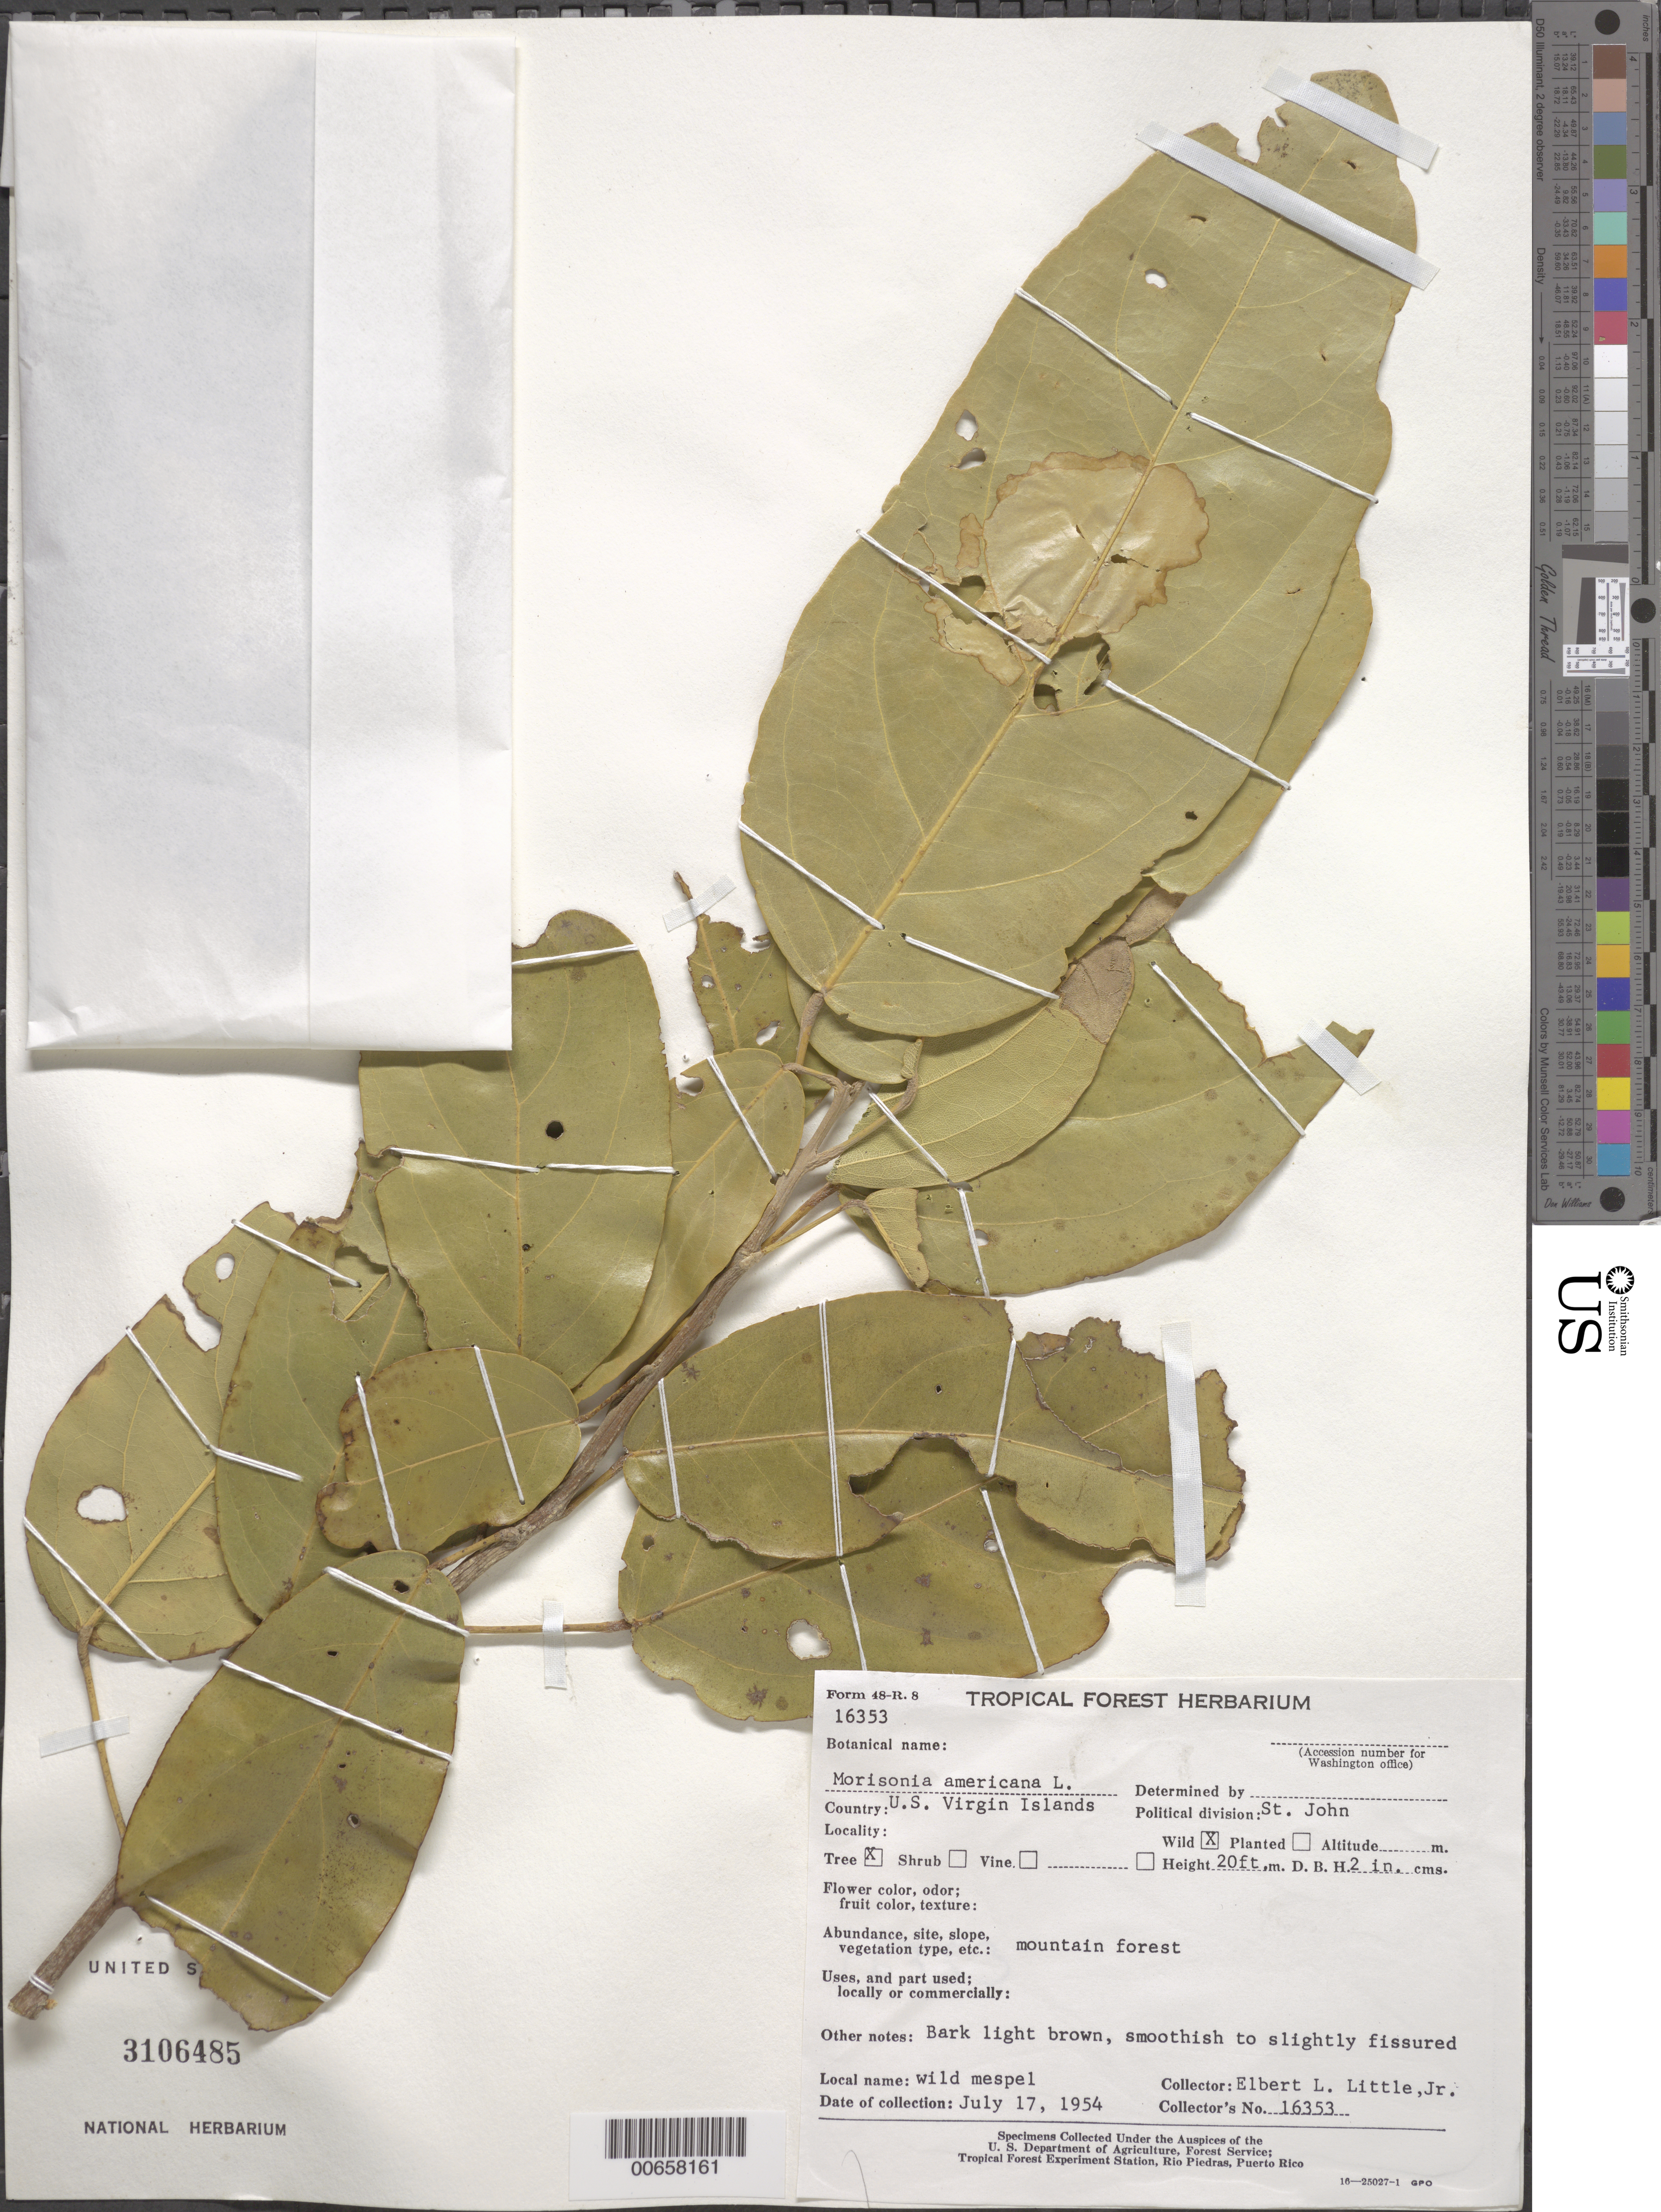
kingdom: Plantae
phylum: Tracheophyta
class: Magnoliopsida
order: Brassicales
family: Capparaceae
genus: Morisonia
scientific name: Morisonia americana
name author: L.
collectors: E. L. Little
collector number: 16353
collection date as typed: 17 Jul 1954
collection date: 1954-07-17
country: U.S. Virgin Islands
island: St. John Island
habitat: Mountain forest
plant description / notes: Common name: wild mespel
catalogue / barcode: US 3106485